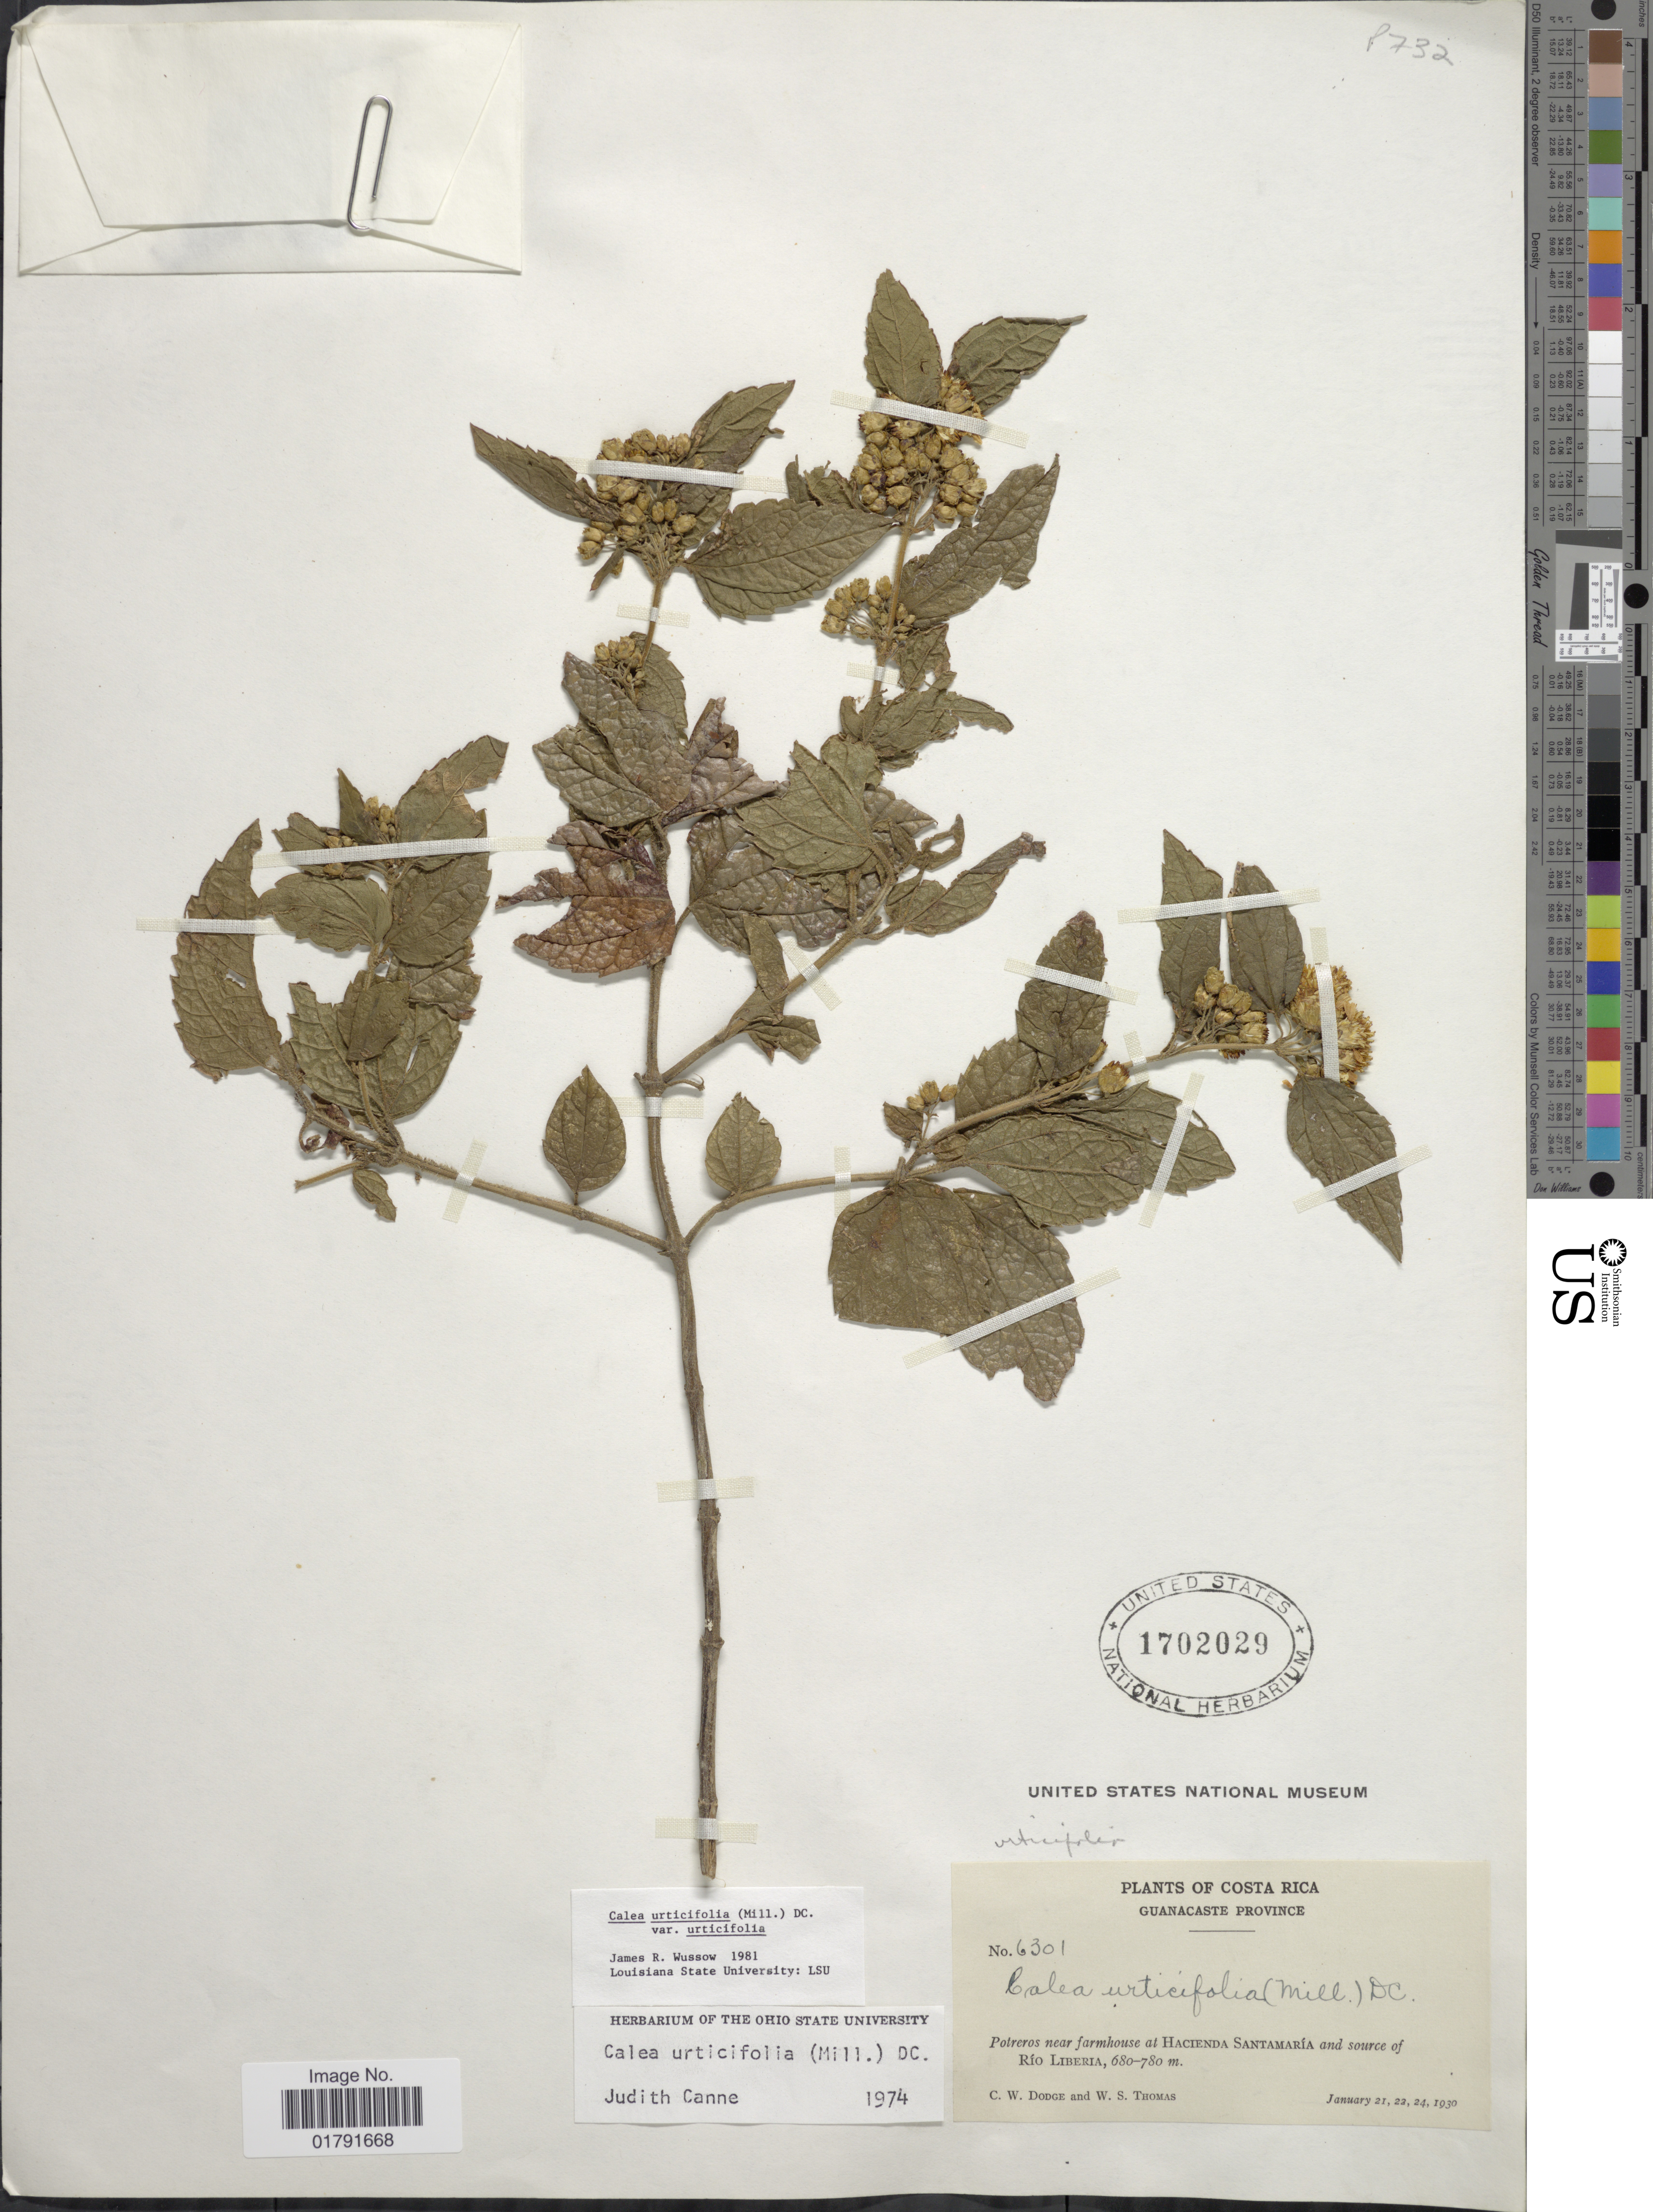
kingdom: Plantae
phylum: Tracheophyta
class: Magnoliopsida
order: Asterales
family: Asteraceae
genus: Calea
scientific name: Calea urticifolia var. urticifolia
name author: (Mill.) DC.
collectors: C. Dodge & W. S. Thomas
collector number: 6301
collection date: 1930-01-21/1930-01-24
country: Costa Rica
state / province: Guanacaste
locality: Potreros near farmhouse at Hacienda Santamaria and source of Rio Liberia.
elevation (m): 680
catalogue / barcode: US 1702029